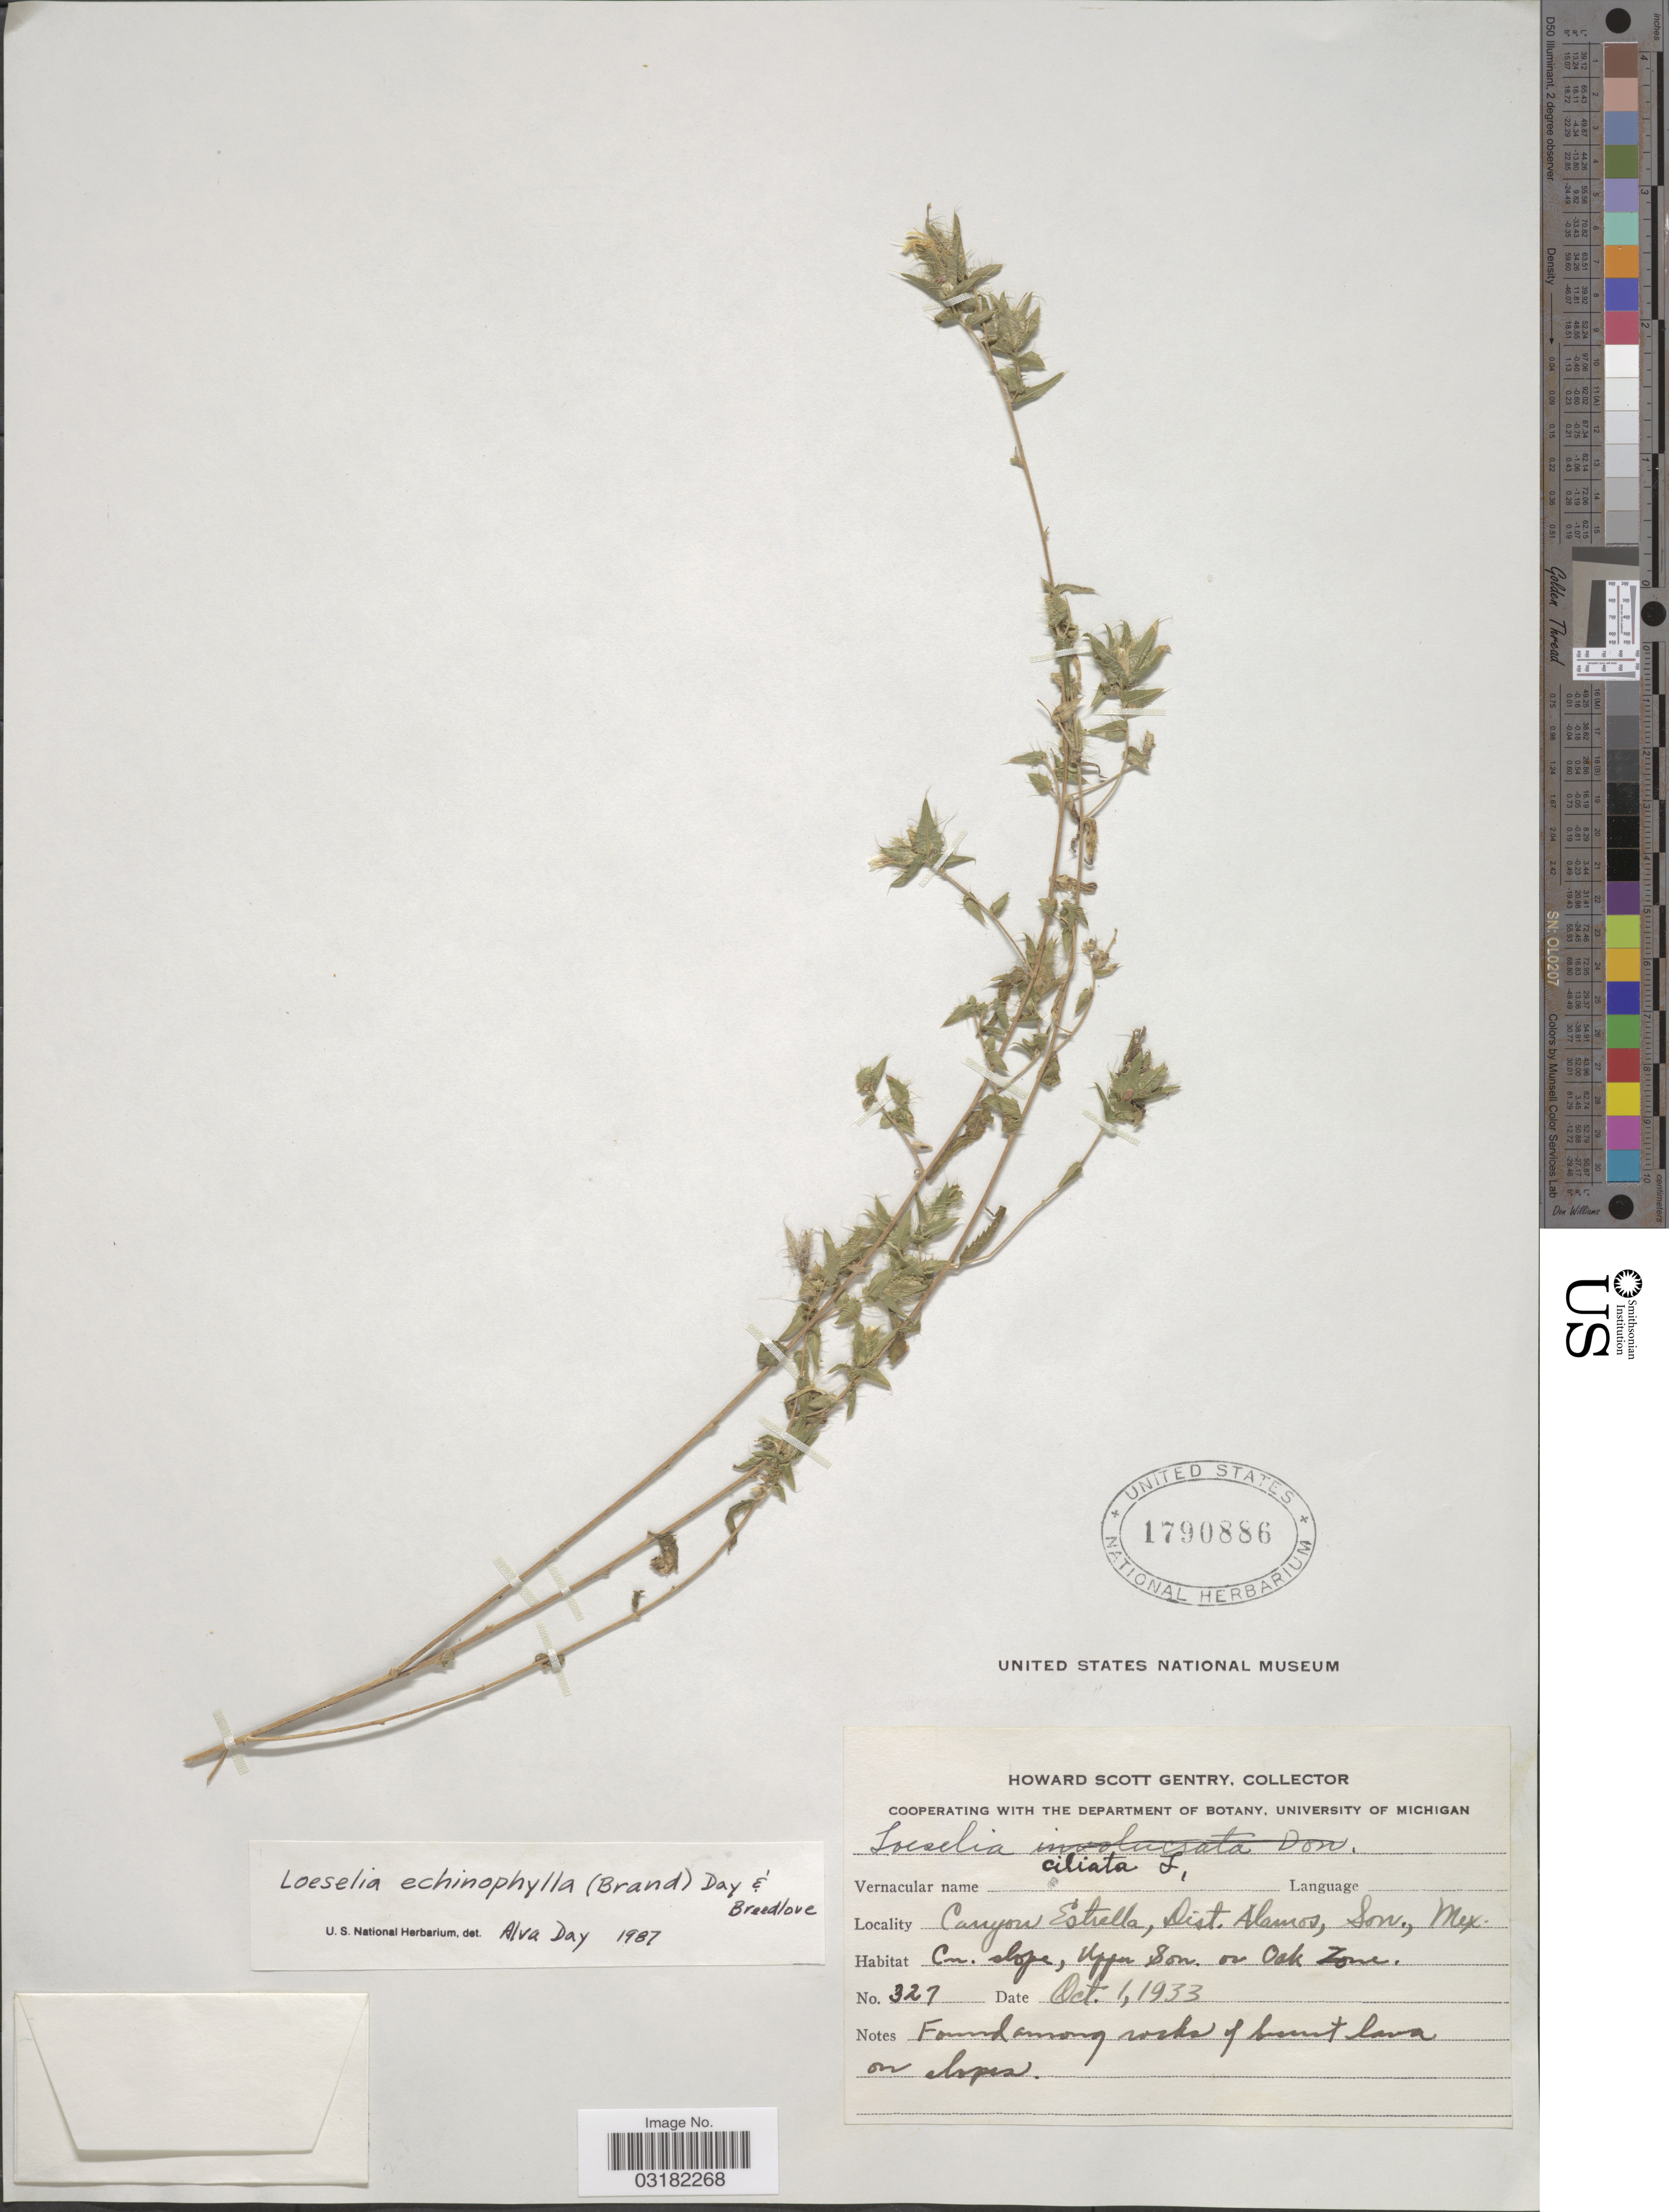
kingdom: Plantae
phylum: Tracheophyta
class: Magnoliopsida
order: Ericales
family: Polemoniaceae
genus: Loeselia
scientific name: Loeselia echinophylla (Brand) Day & Breedlove comb. nov. ined.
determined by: Day, Alva George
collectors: H. S. Gentry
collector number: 327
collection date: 1933-10-01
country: Mexico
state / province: Sonora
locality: Canyon Estrella, Dist. Alamos., Cn. slope, Upper Son. or Oak Zone.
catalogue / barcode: US 1790886